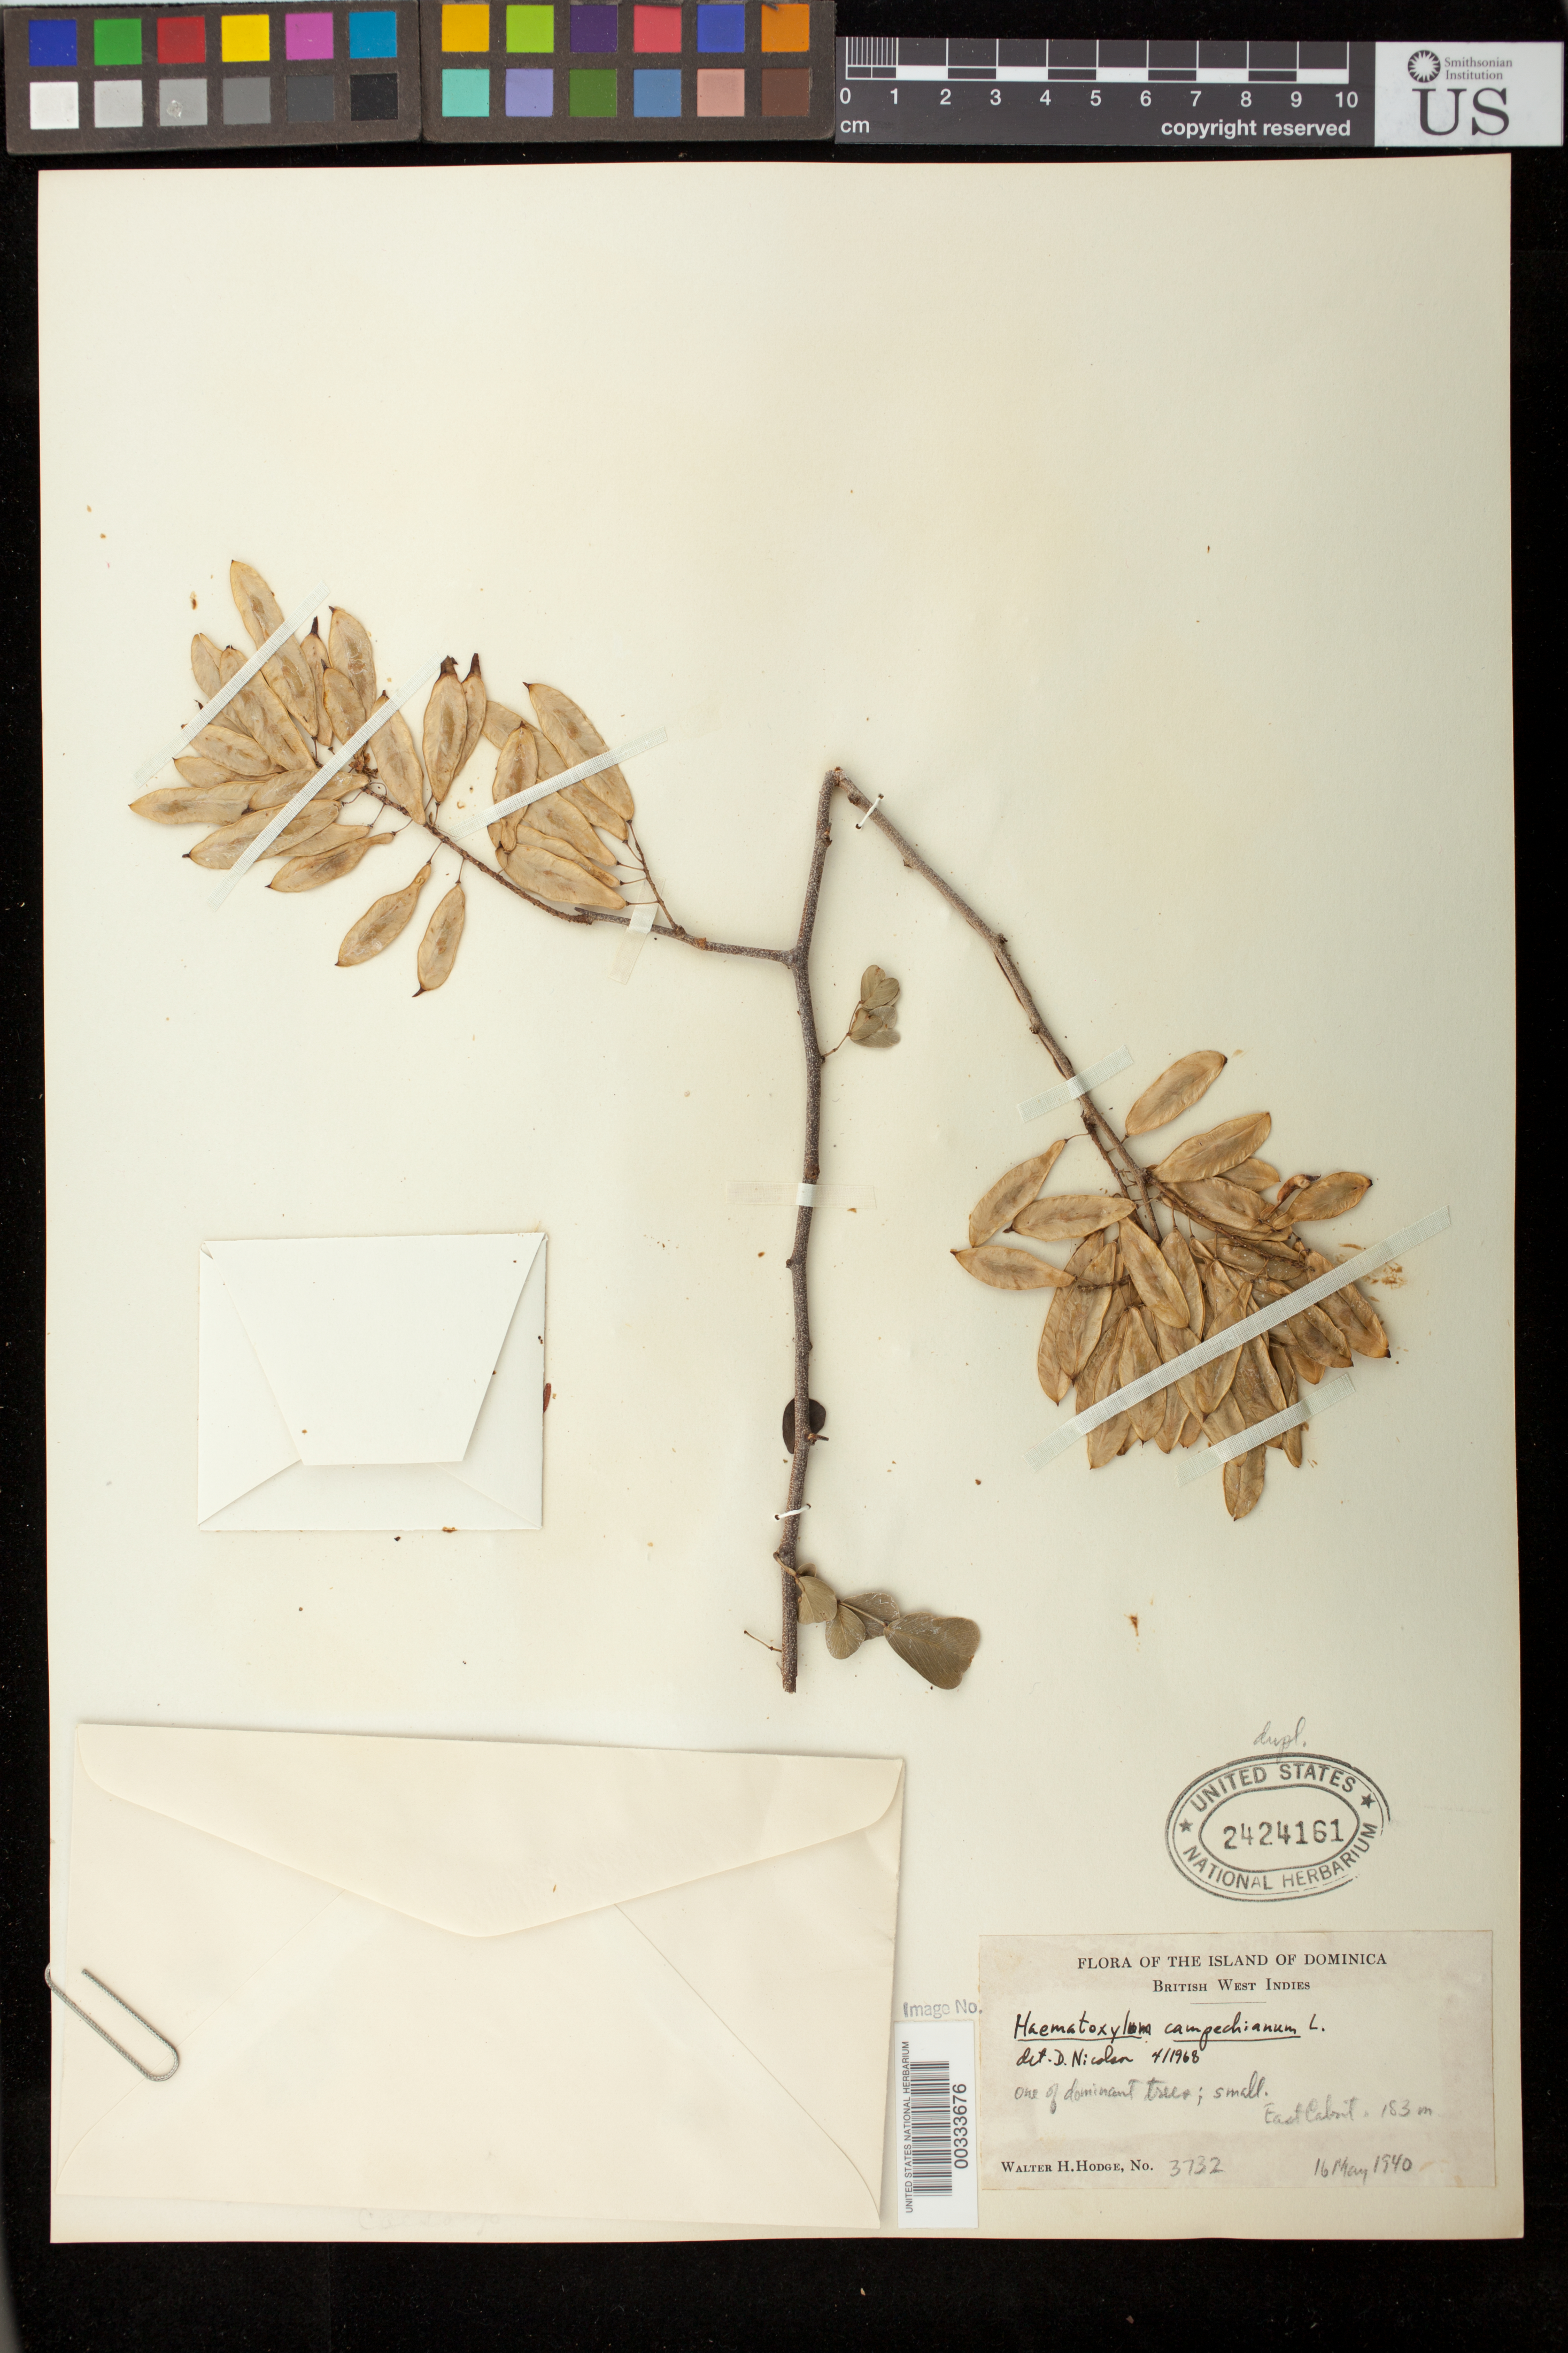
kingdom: Plantae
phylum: Tracheophyta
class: Magnoliopsida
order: Fabales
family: Fabaceae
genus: Haematoxylon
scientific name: Haematoxylon campechianum L., orth. var.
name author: L.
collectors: W. Hodge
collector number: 3732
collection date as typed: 16 May 1940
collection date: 1940-05-16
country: Dominica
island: Dominica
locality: British West Indies, East Cabrit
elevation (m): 183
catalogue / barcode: US 2424161